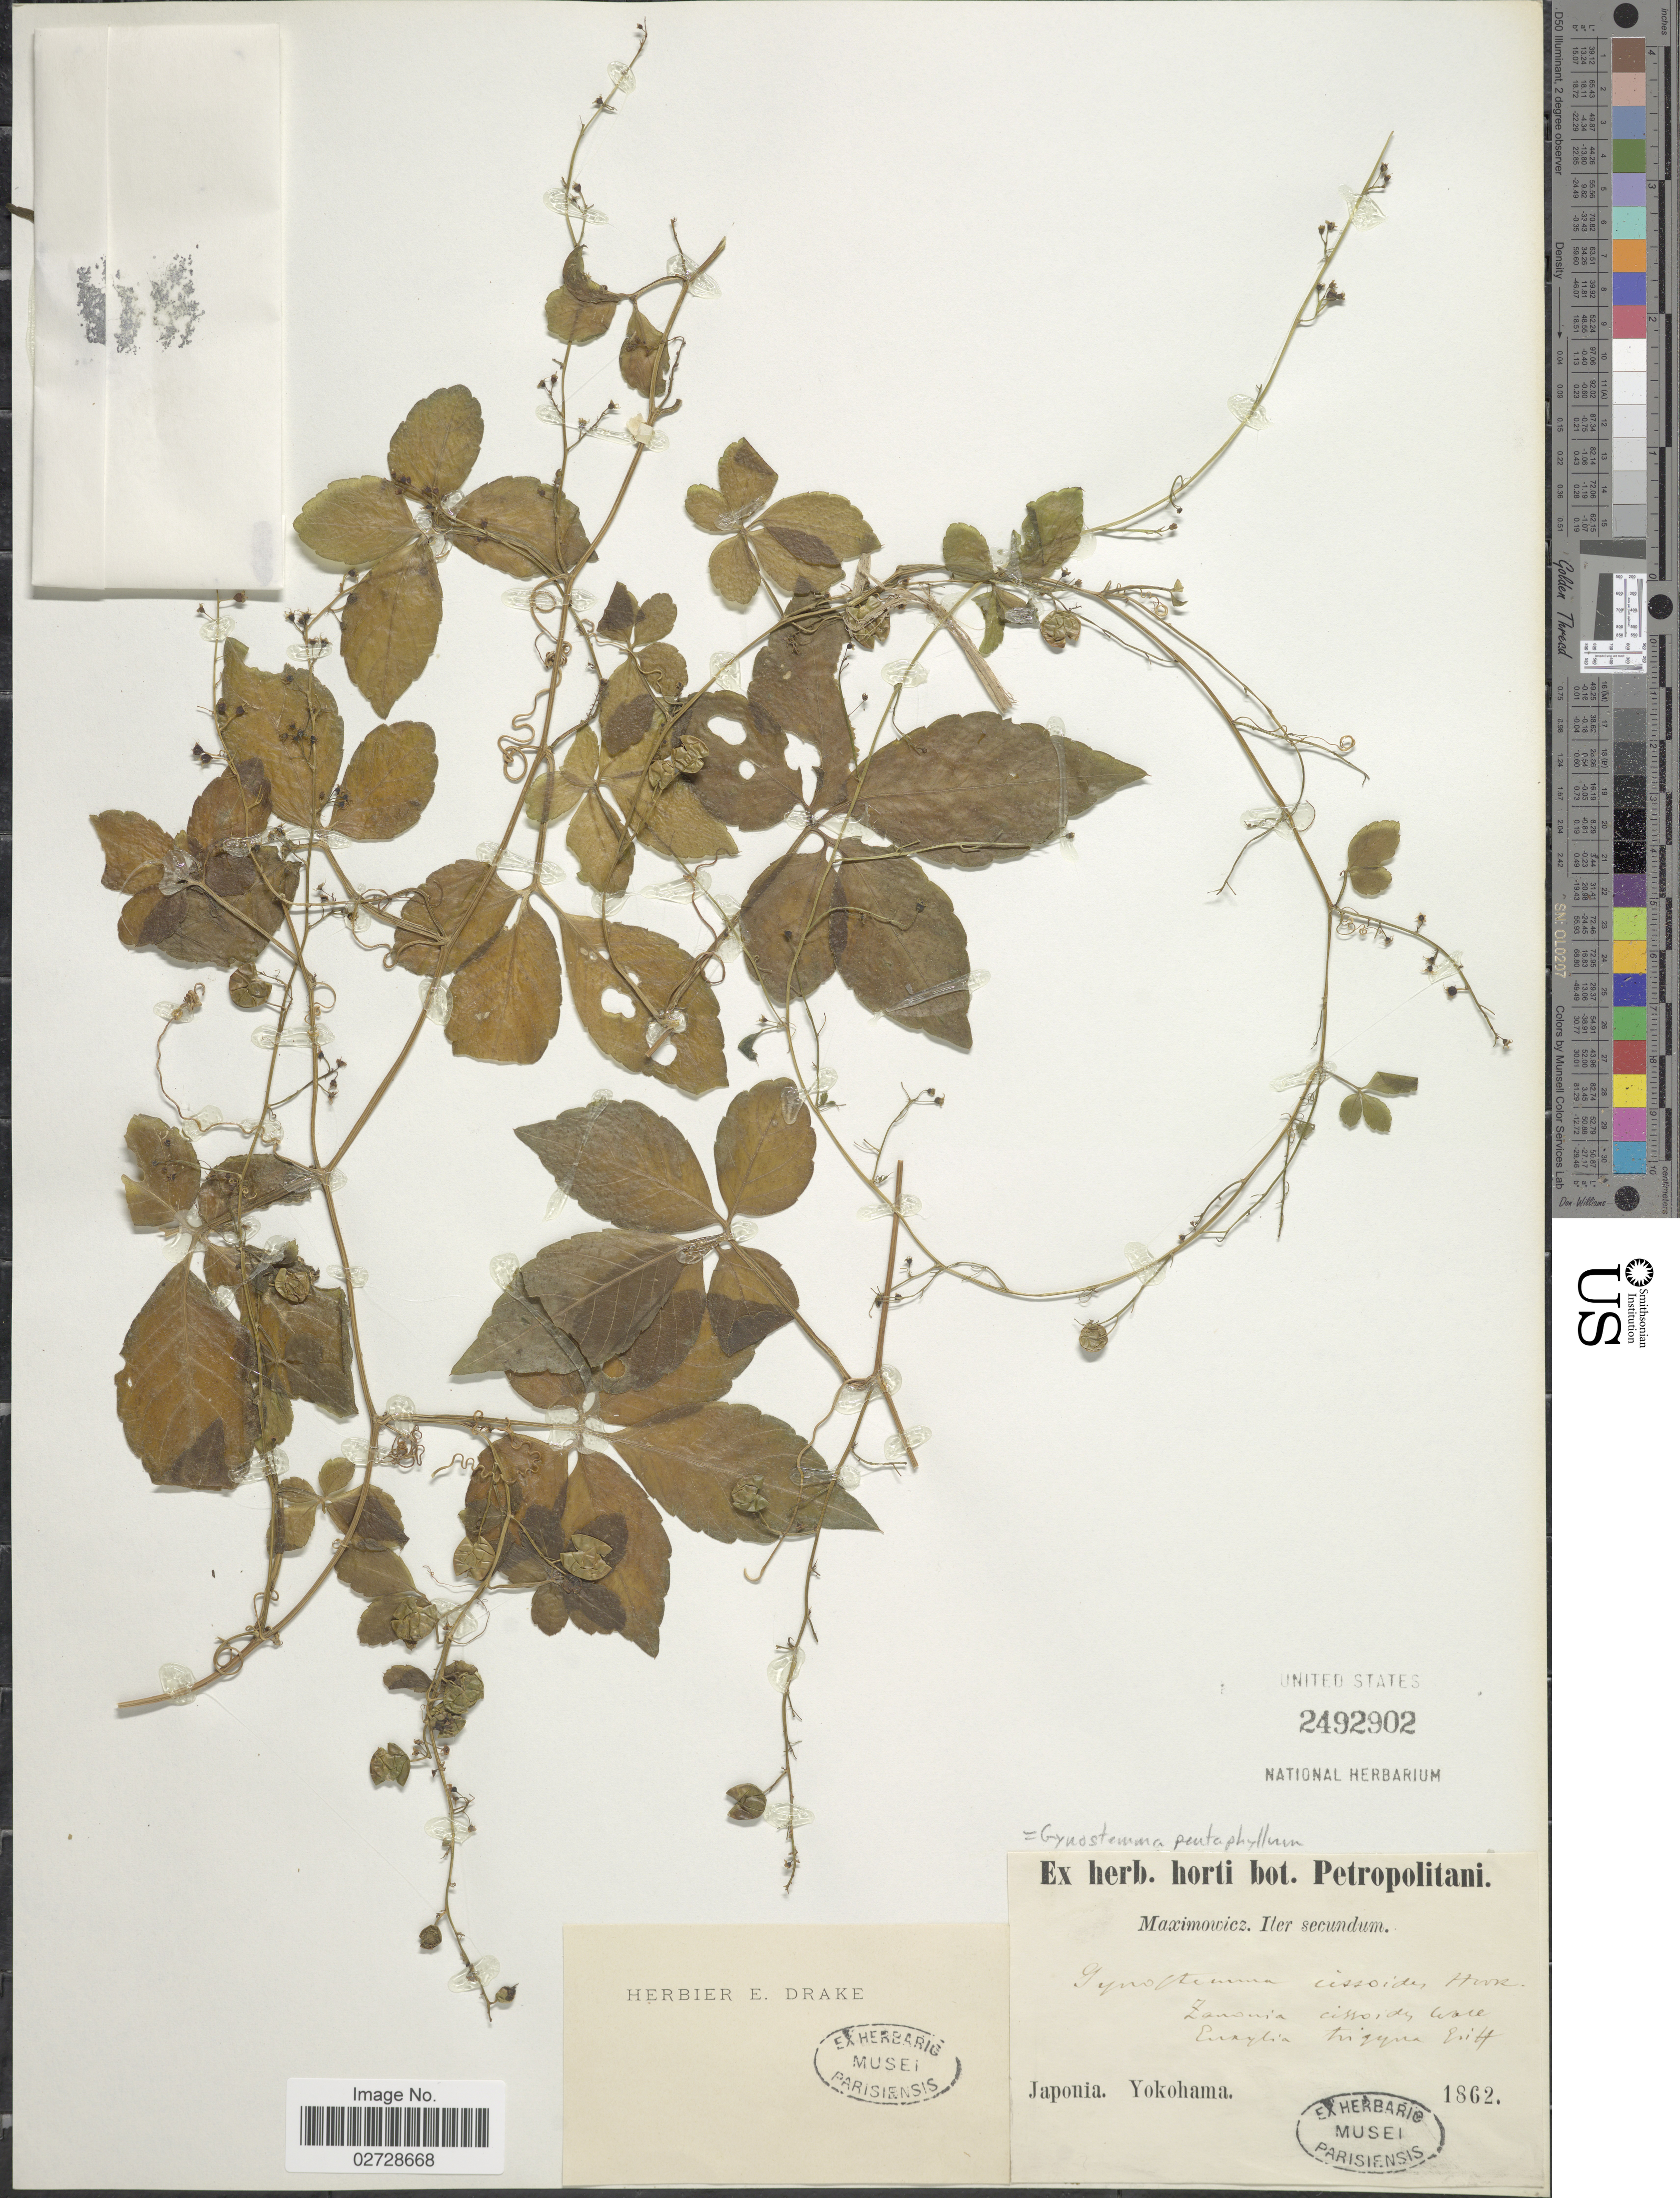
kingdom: Plantae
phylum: Tracheophyta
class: Magnoliopsida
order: Cucurbitales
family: Cucurbitaceae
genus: Gynostemma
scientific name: Gynostemma pentaphyllum var. pentaphyllum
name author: (Thunb.) Makino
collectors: Maximowicz, --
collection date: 1862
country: Taiwan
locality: Iter secundum, Japonia, Yokohama.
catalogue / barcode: US 2492902